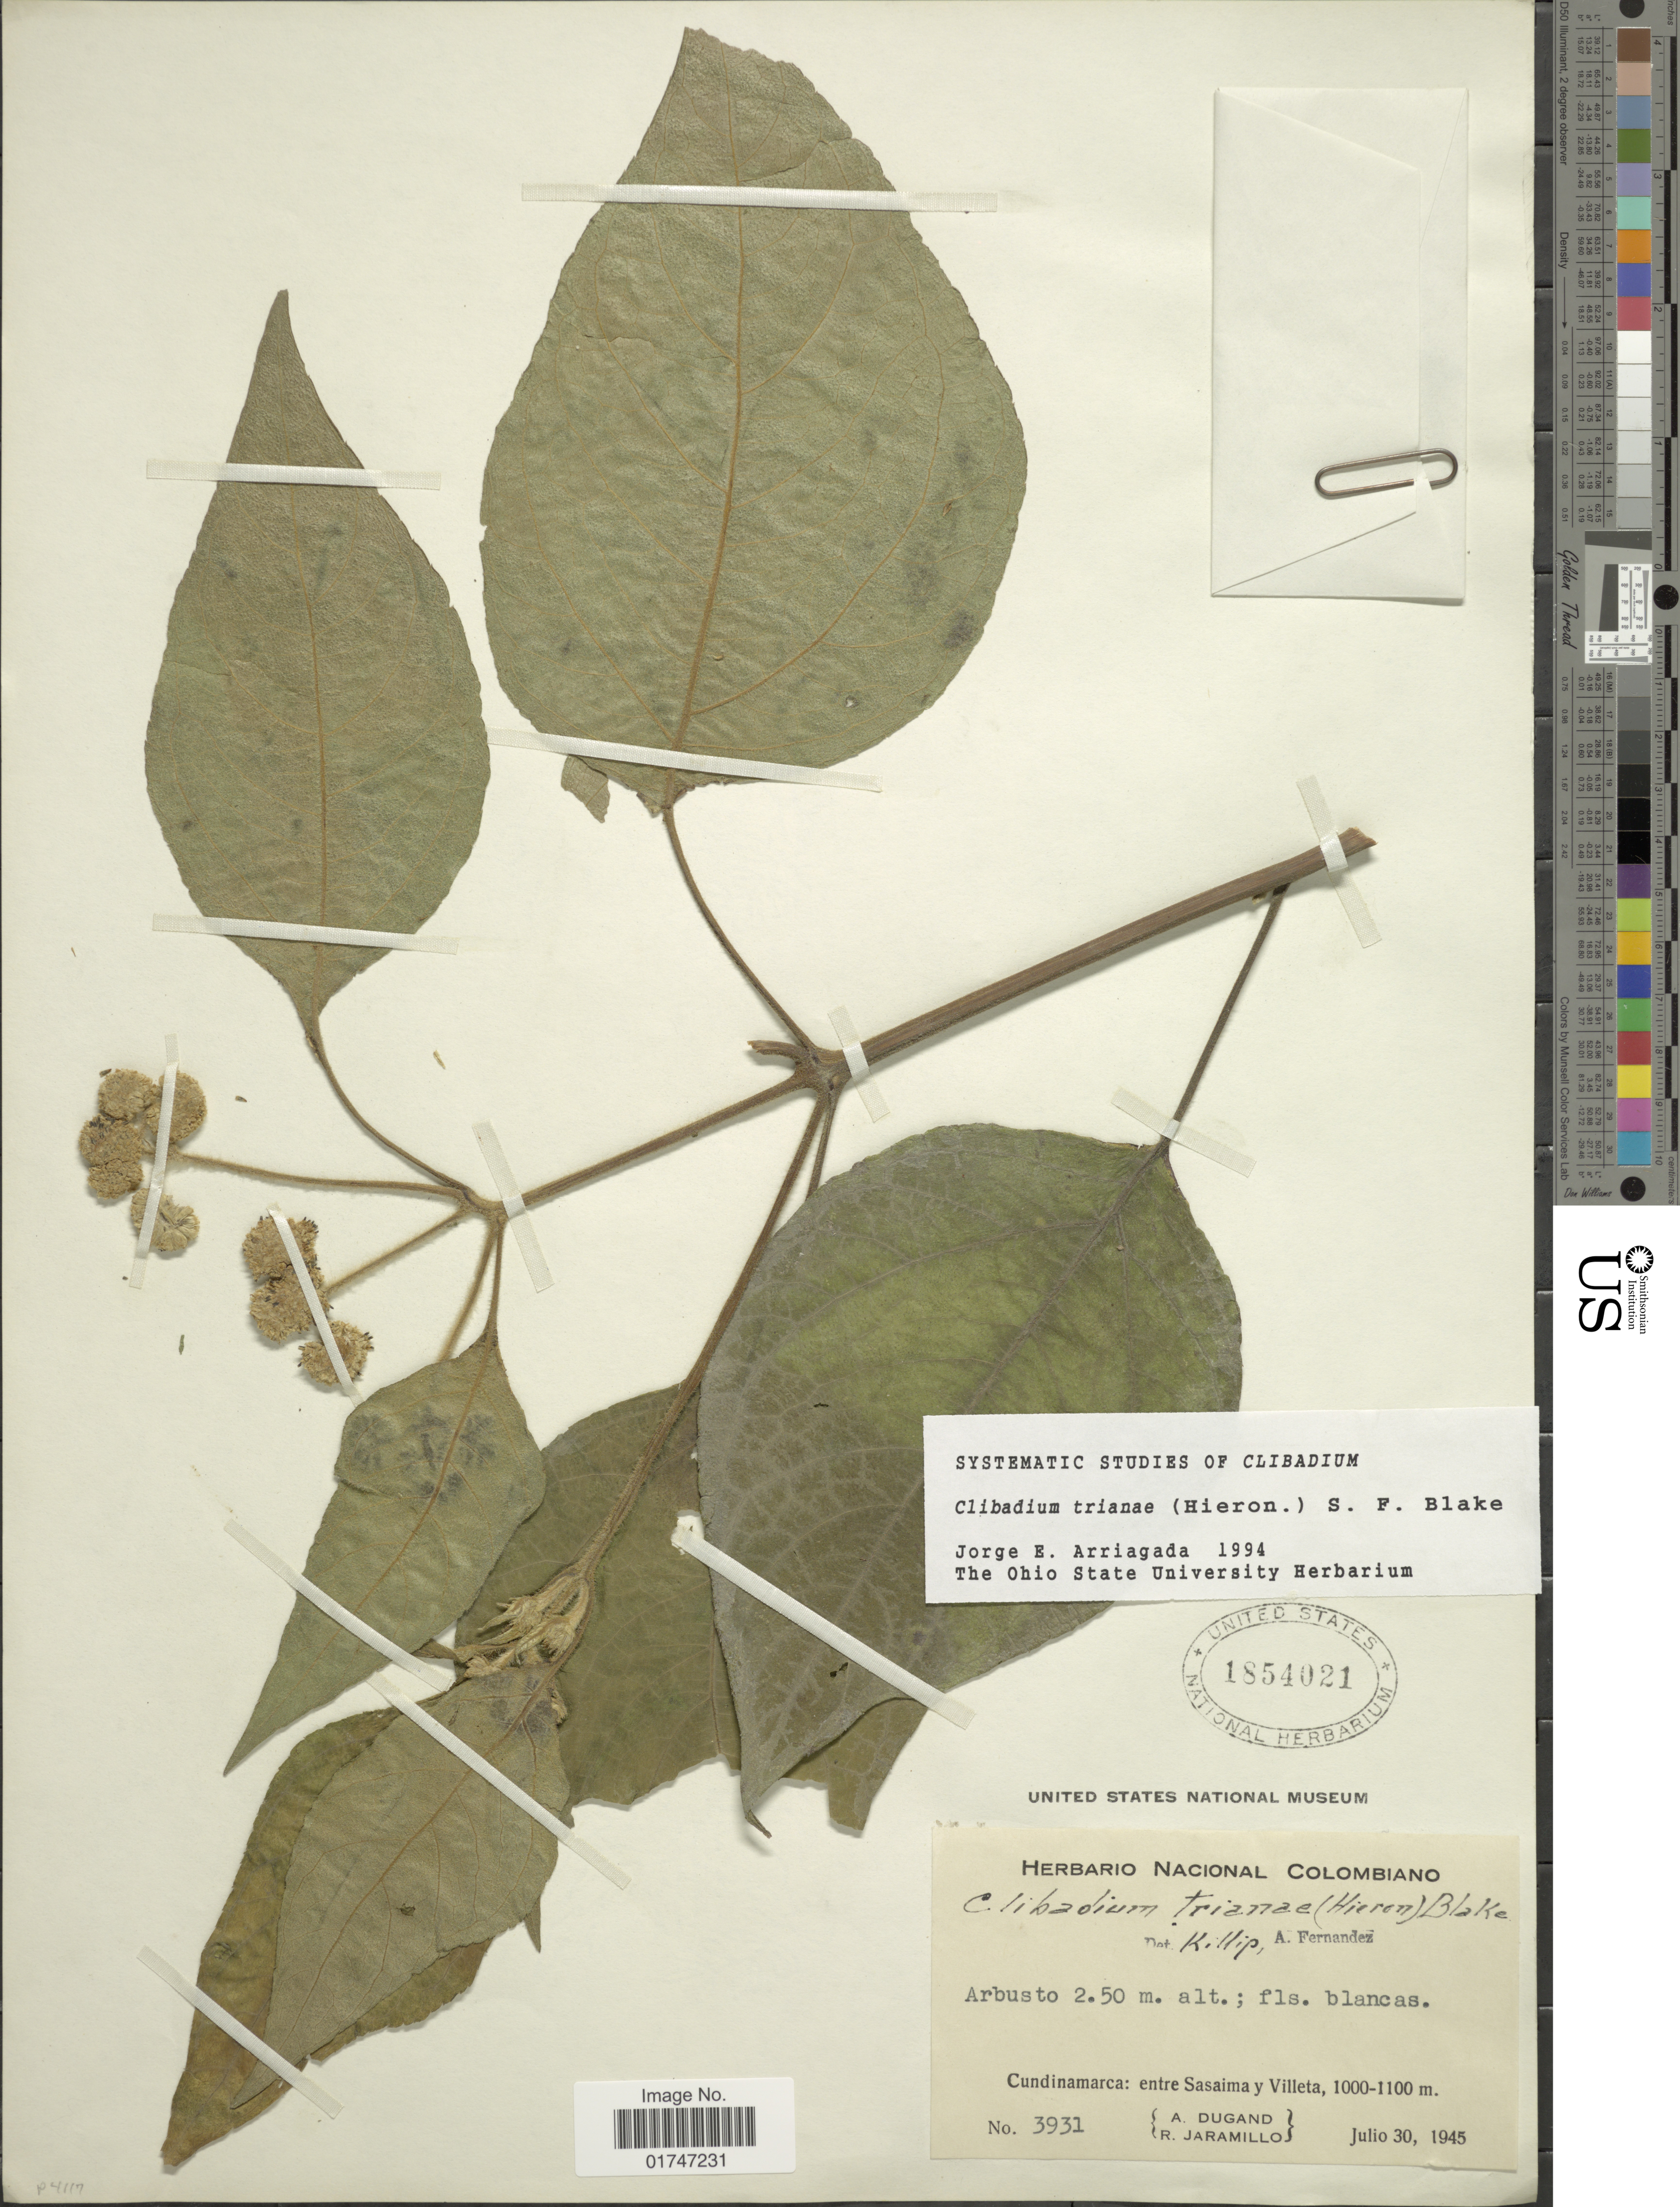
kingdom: Plantae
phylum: Tracheophyta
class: Magnoliopsida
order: Asterales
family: Asteraceae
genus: Clibadium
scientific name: Clibadium trianae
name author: (Hieron.) S.F. Blake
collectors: A. Dugand & R. Jaramillo M.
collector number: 3931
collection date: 1945-07-30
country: Colombia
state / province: Cundinamarca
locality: Cundinamarca: entreSasaima y Villeta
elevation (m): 1000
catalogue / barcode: US 1854021